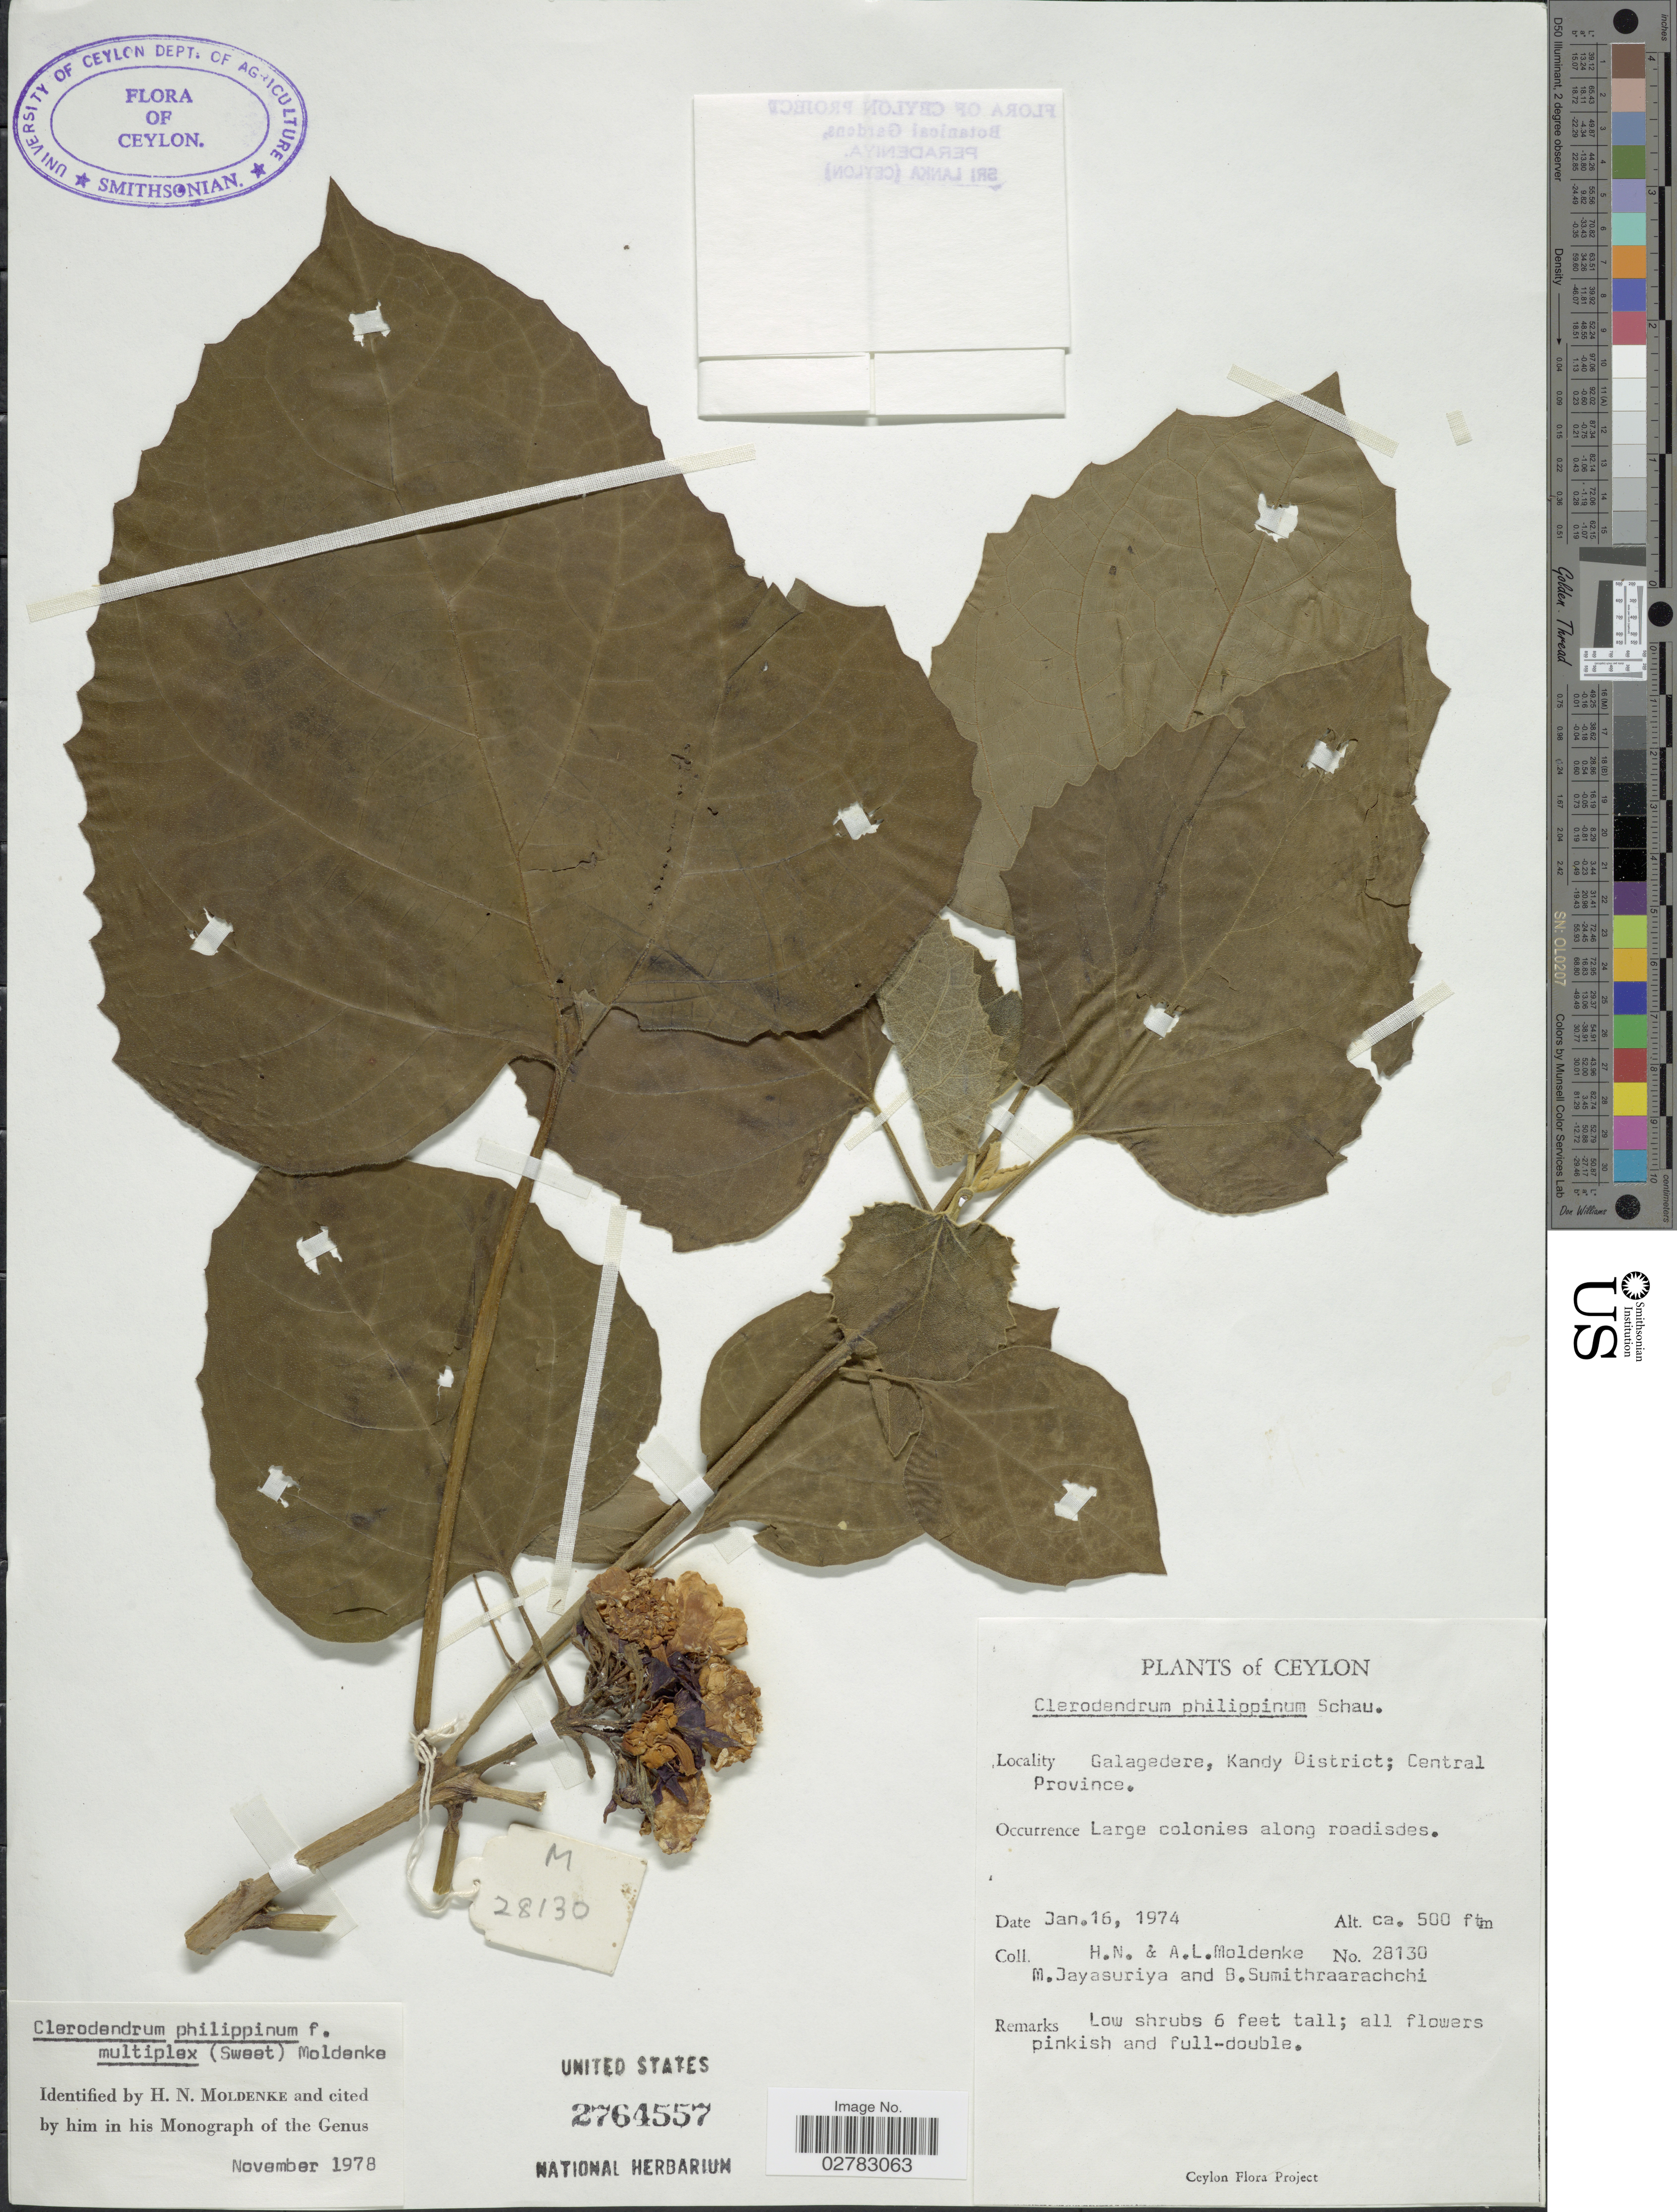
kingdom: Plantae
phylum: Tracheophyta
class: Magnoliopsida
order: Lamiales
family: Lamiaceae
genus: Clerodendrum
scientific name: Clerodendrum philippinum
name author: Schauer in DC.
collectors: H. N. Moldenke, A. L. Moldenke, M. Jayasuriya & B. Sumithraarachchi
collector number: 28130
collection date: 1974-01-16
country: Sri Lanka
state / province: Central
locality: Ceylon. Galagedere, Kandy District.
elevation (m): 152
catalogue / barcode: US 2764557